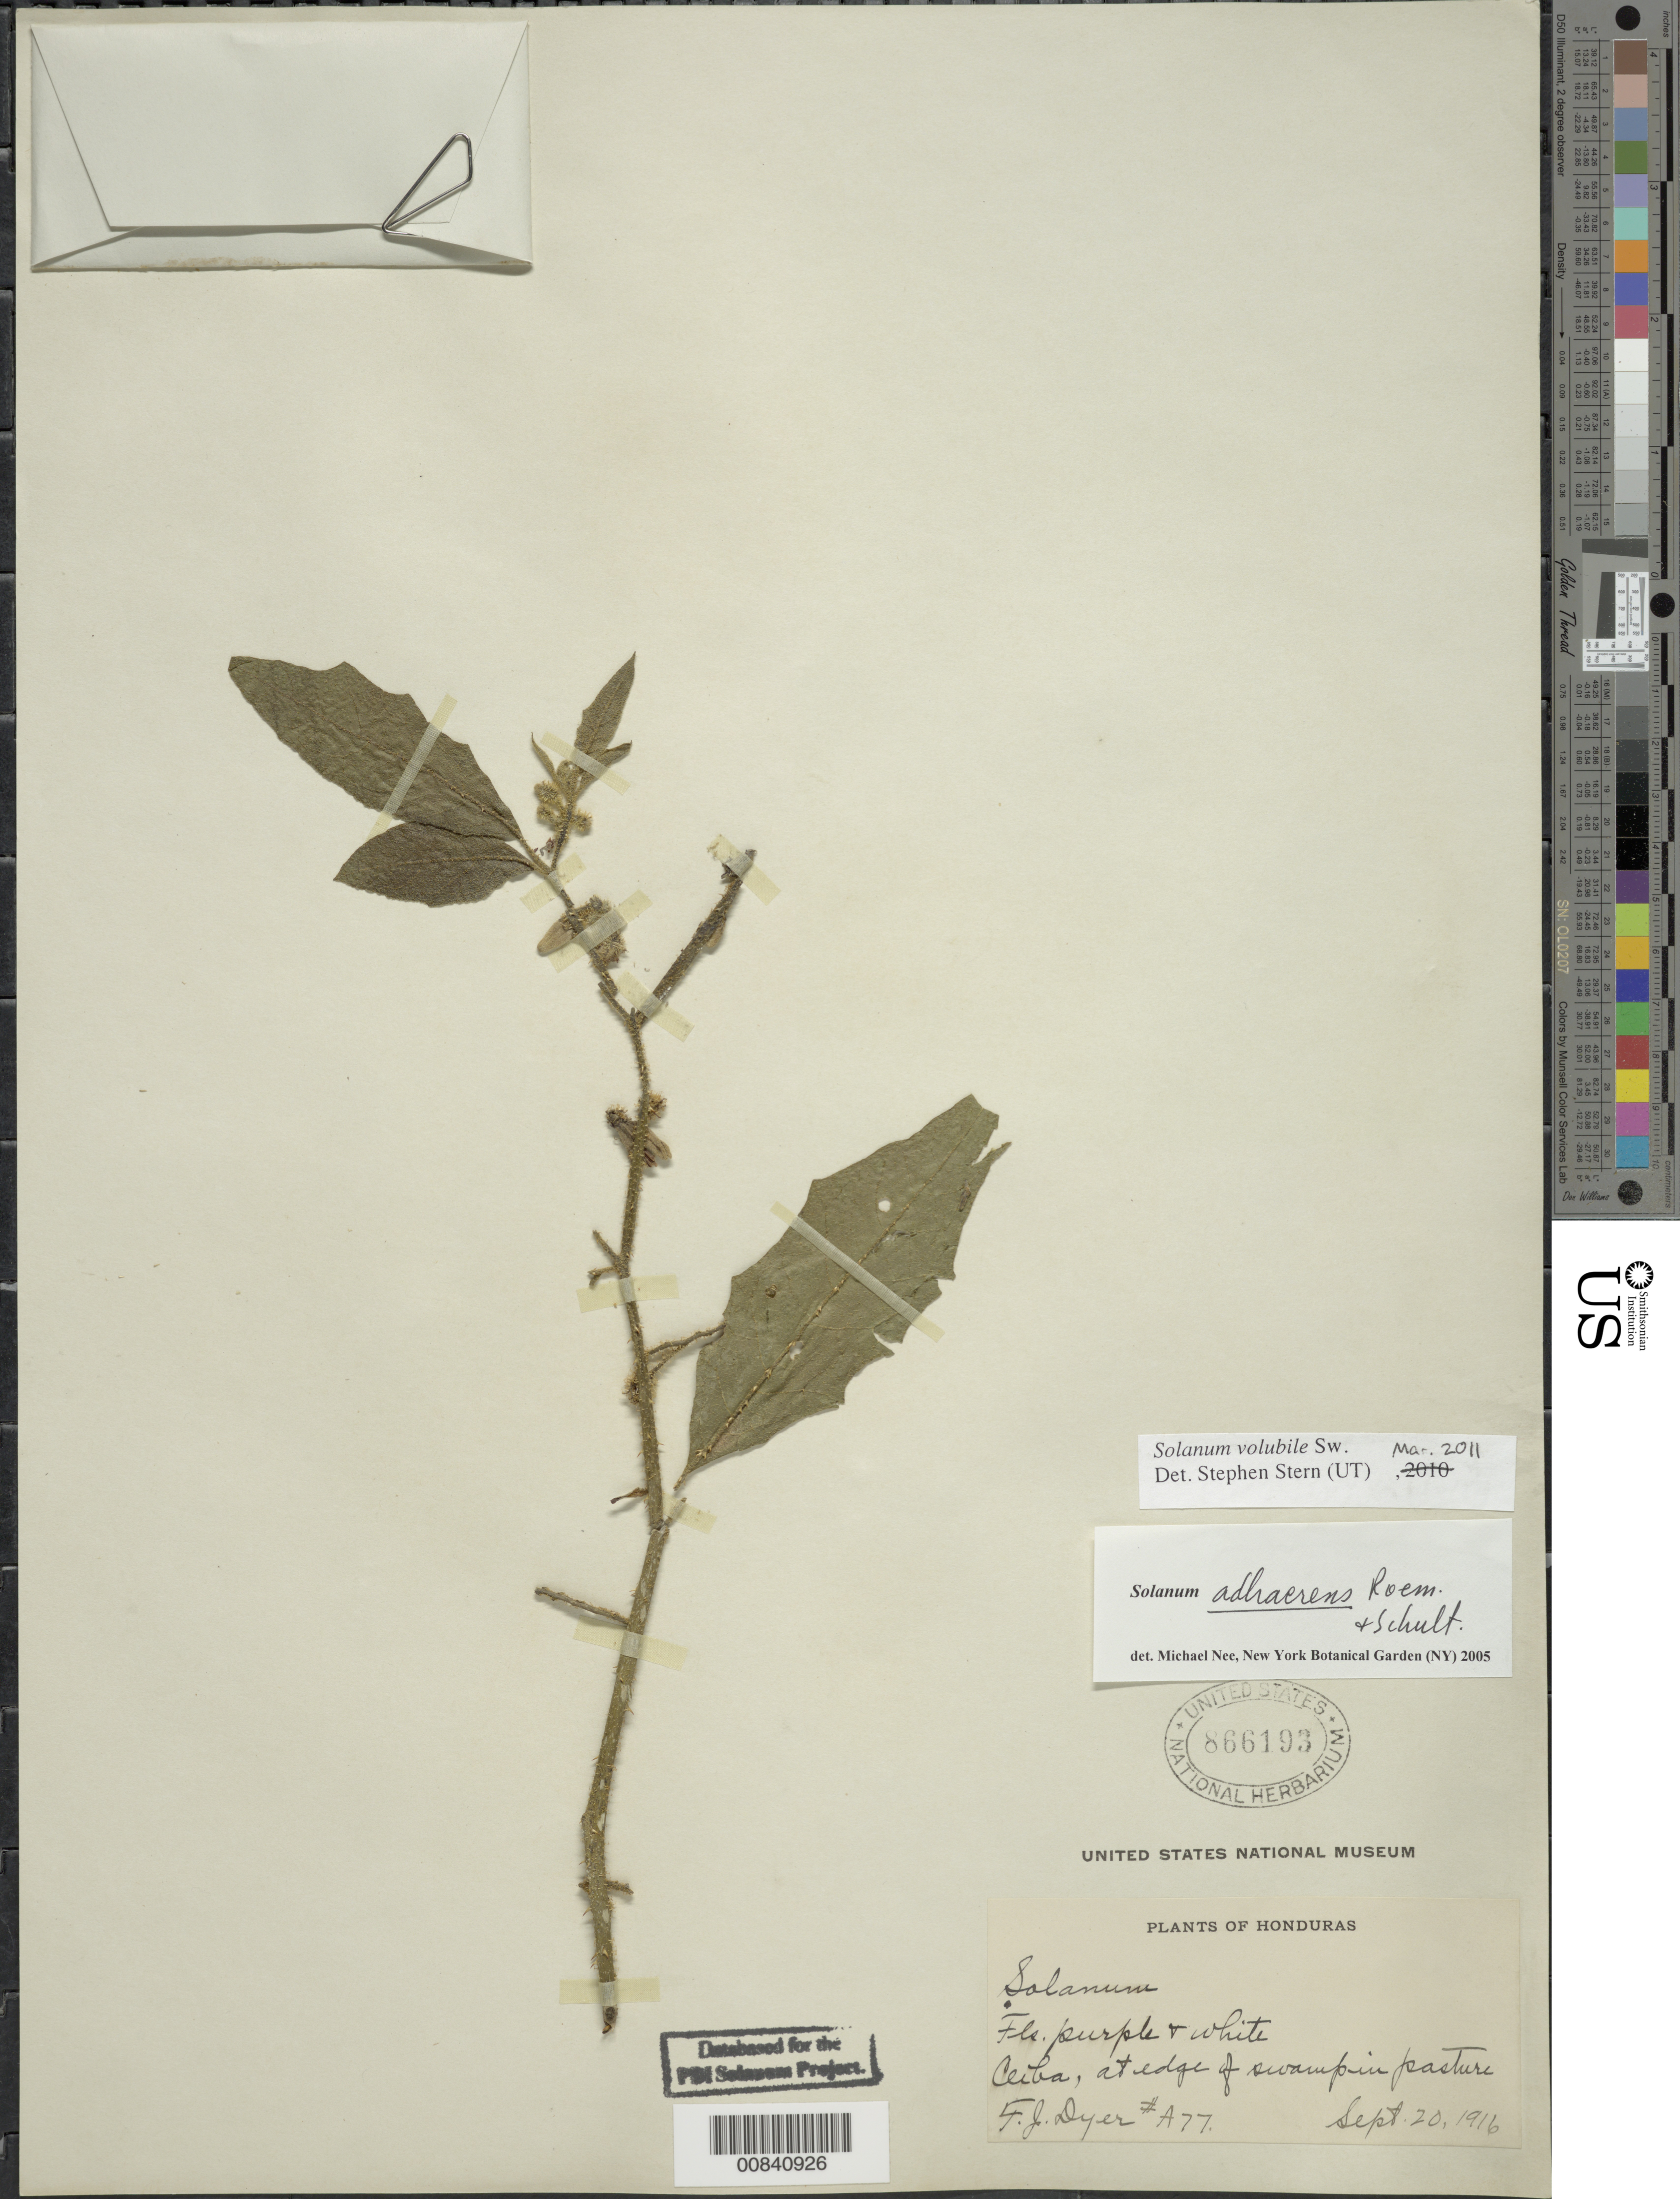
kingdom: Plantae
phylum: Tracheophyta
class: Magnoliopsida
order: Solanales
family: Solanaceae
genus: Solanum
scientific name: Solanum adhaerens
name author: Roem. & Schult.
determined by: Nee, Michael H.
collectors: F. J. Dyer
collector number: A 77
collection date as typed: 20 Sep 1916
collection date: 1916-09-20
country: Honduras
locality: Ceiba.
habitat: edge of swamp in pasture.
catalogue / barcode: US 866193